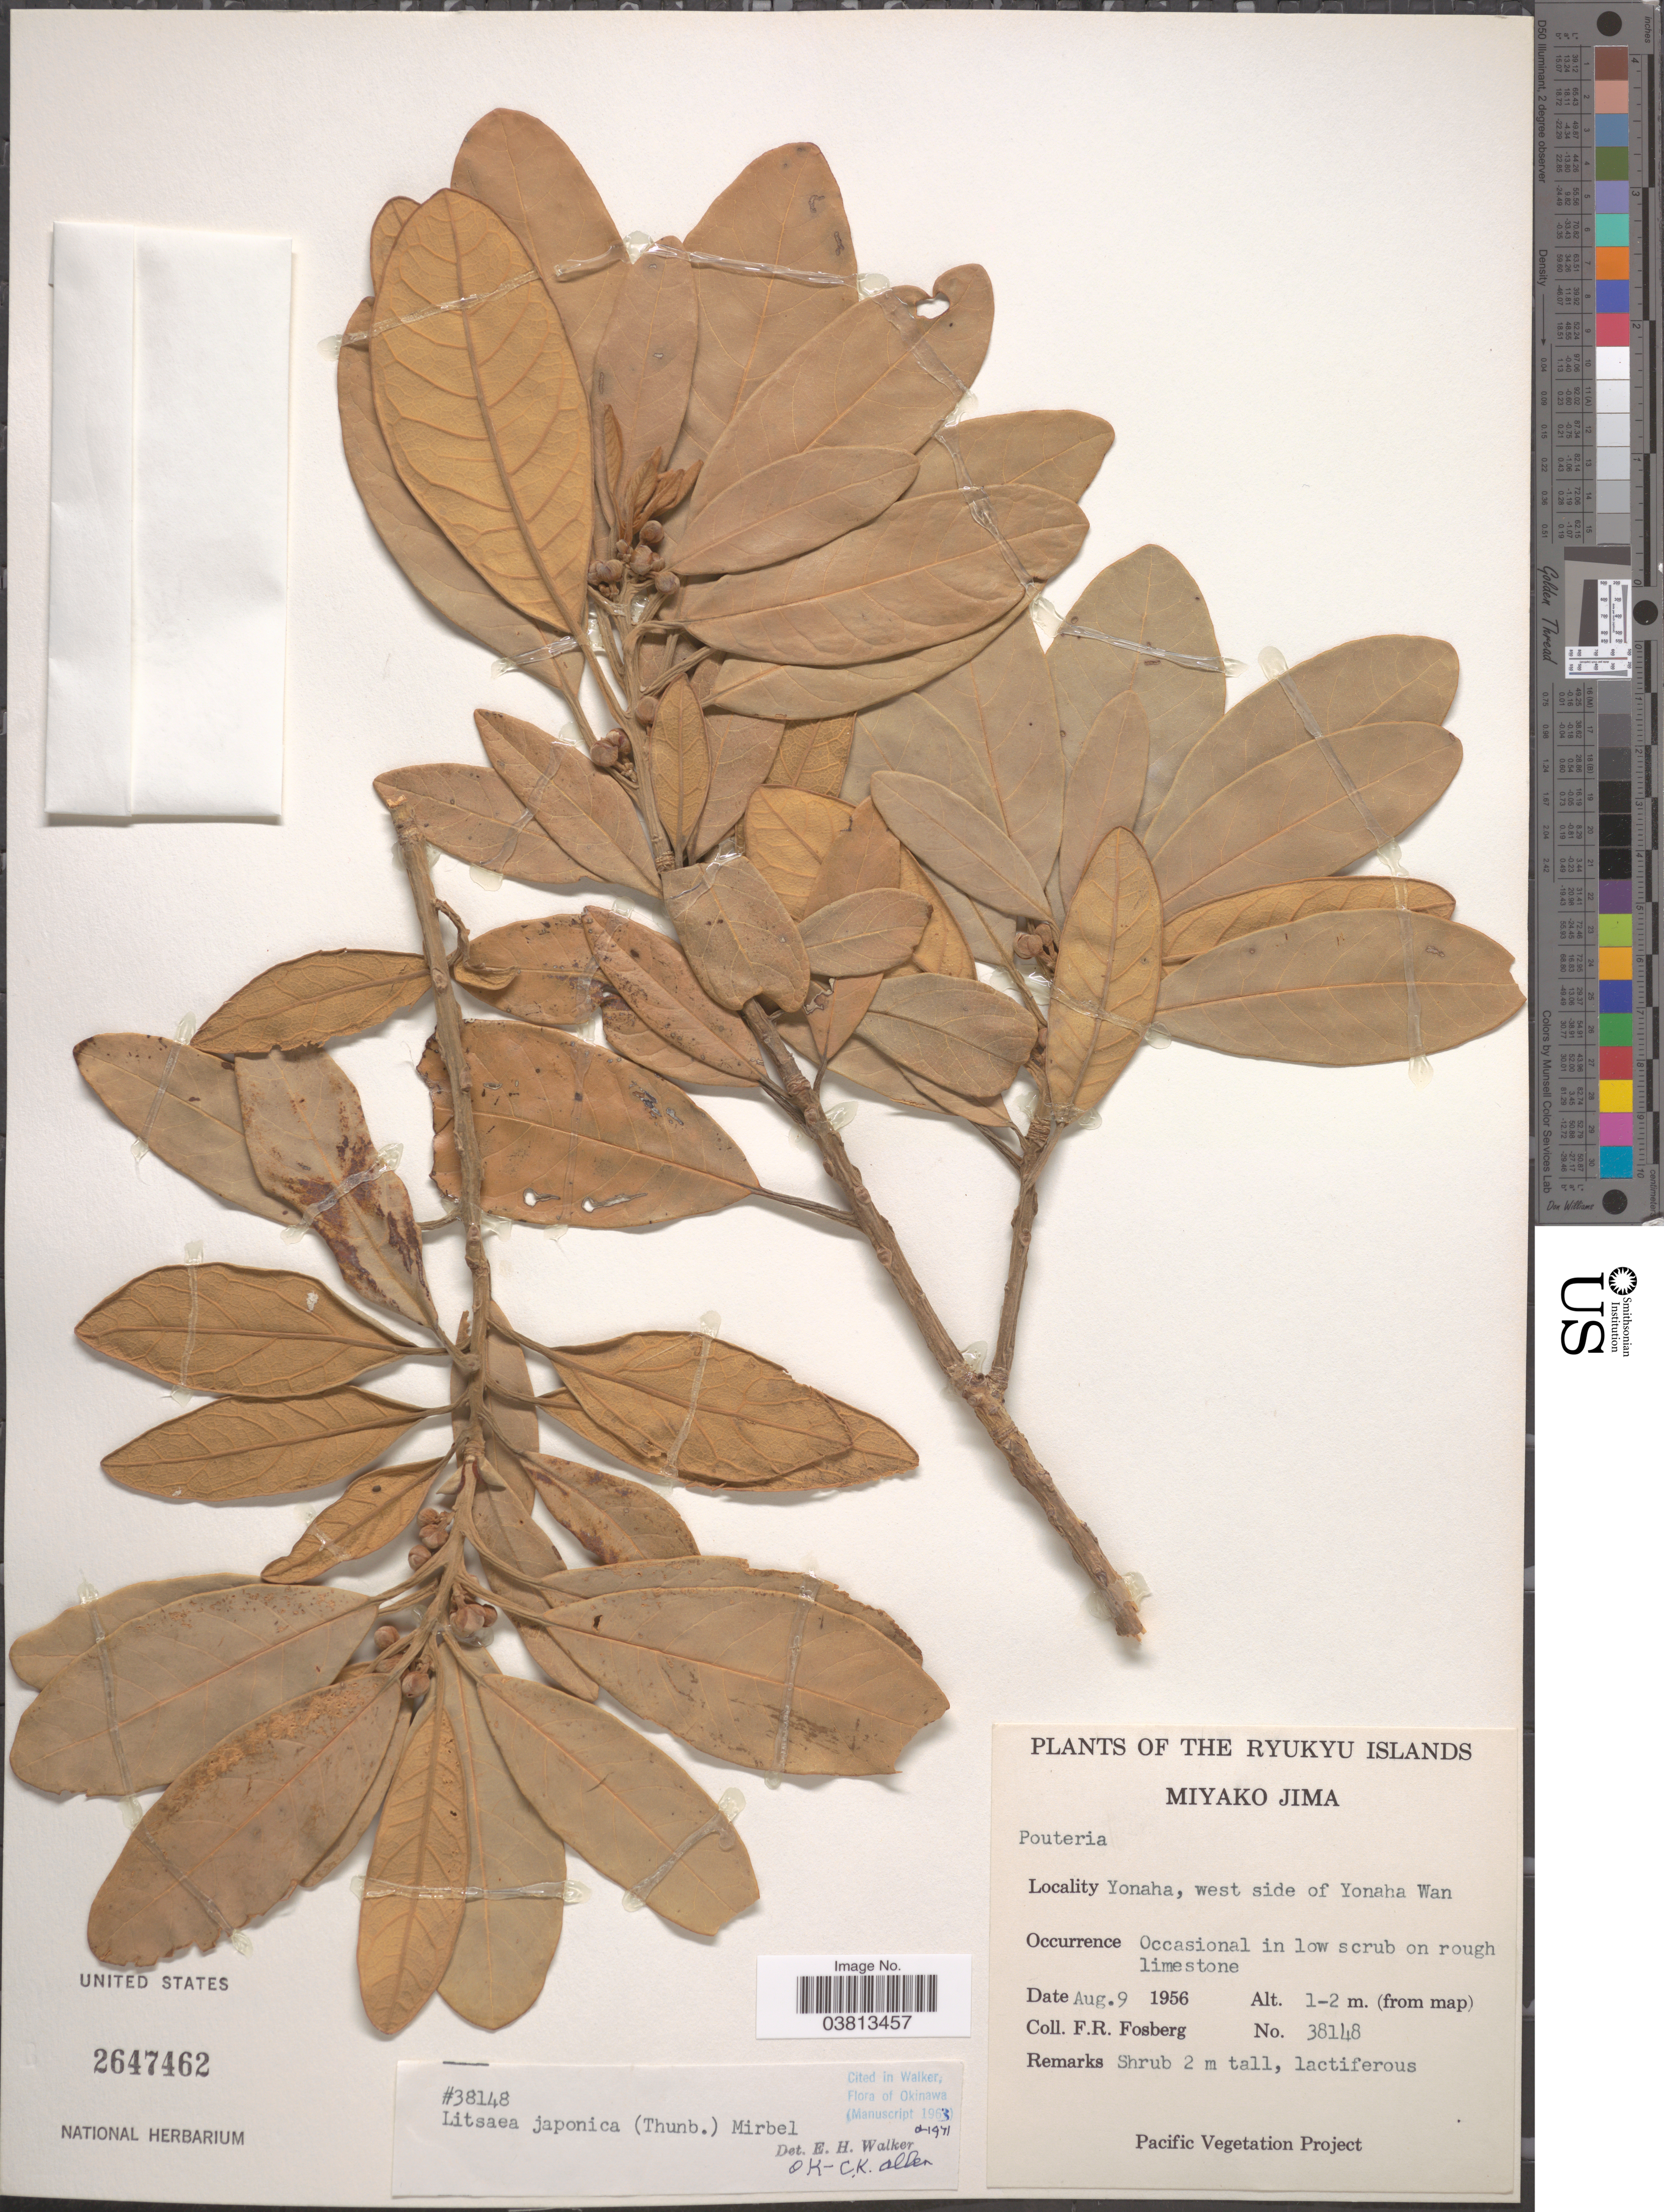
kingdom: Plantae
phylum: Tracheophyta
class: Magnoliopsida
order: Laurales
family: Lauraceae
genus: Litsea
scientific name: Litsea japonica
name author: (Thunb.) Juss.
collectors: F. R. Fosberg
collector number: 38148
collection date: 1956-08-09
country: Japan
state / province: Okinawa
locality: Ryukyu Islands. Miyako Jima. Yonaha, west side of Yonaha Wan.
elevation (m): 1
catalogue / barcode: US 2647462